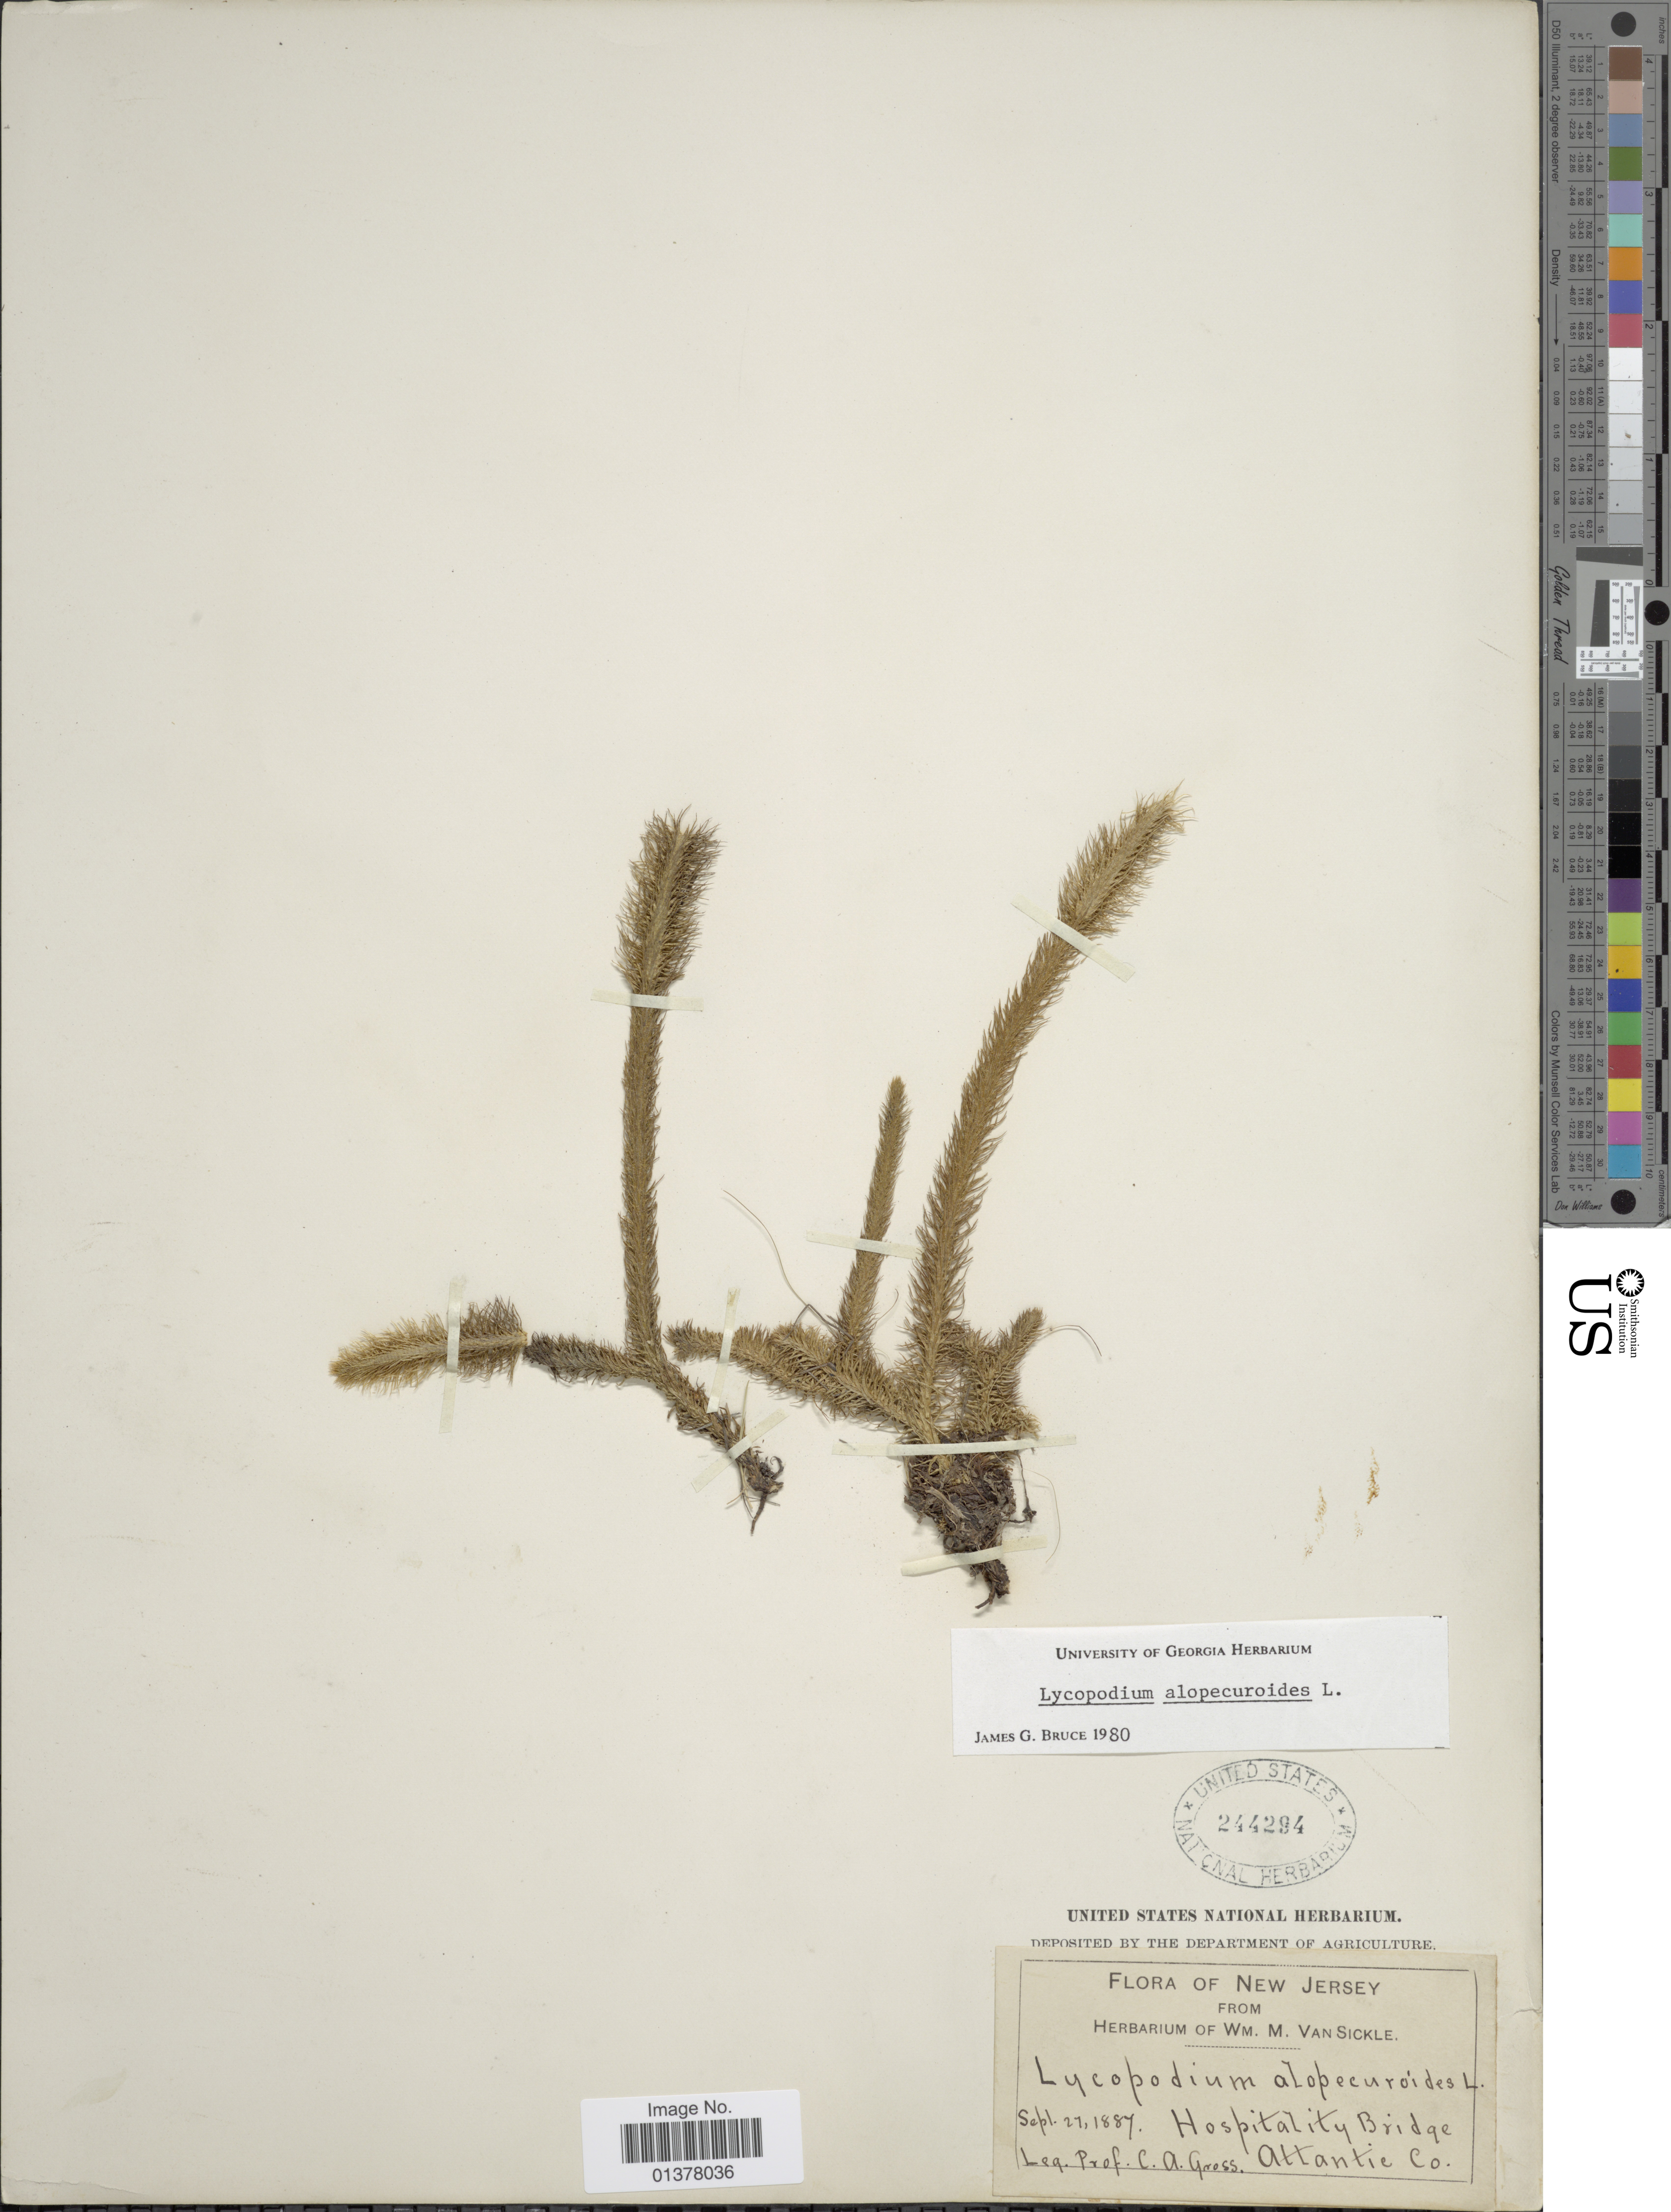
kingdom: Plantae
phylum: Tracheophyta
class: Lycopodiopsida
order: Lycopodiales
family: Lycopodiaceae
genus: Lycopodiella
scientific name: Lycopodiella alopecuroides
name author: (L.) Cranfill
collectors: C. A. Gross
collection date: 1887-09-27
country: United States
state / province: New Jersey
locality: Hospitality Bridge, Atlantic Co.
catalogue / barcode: US 244294